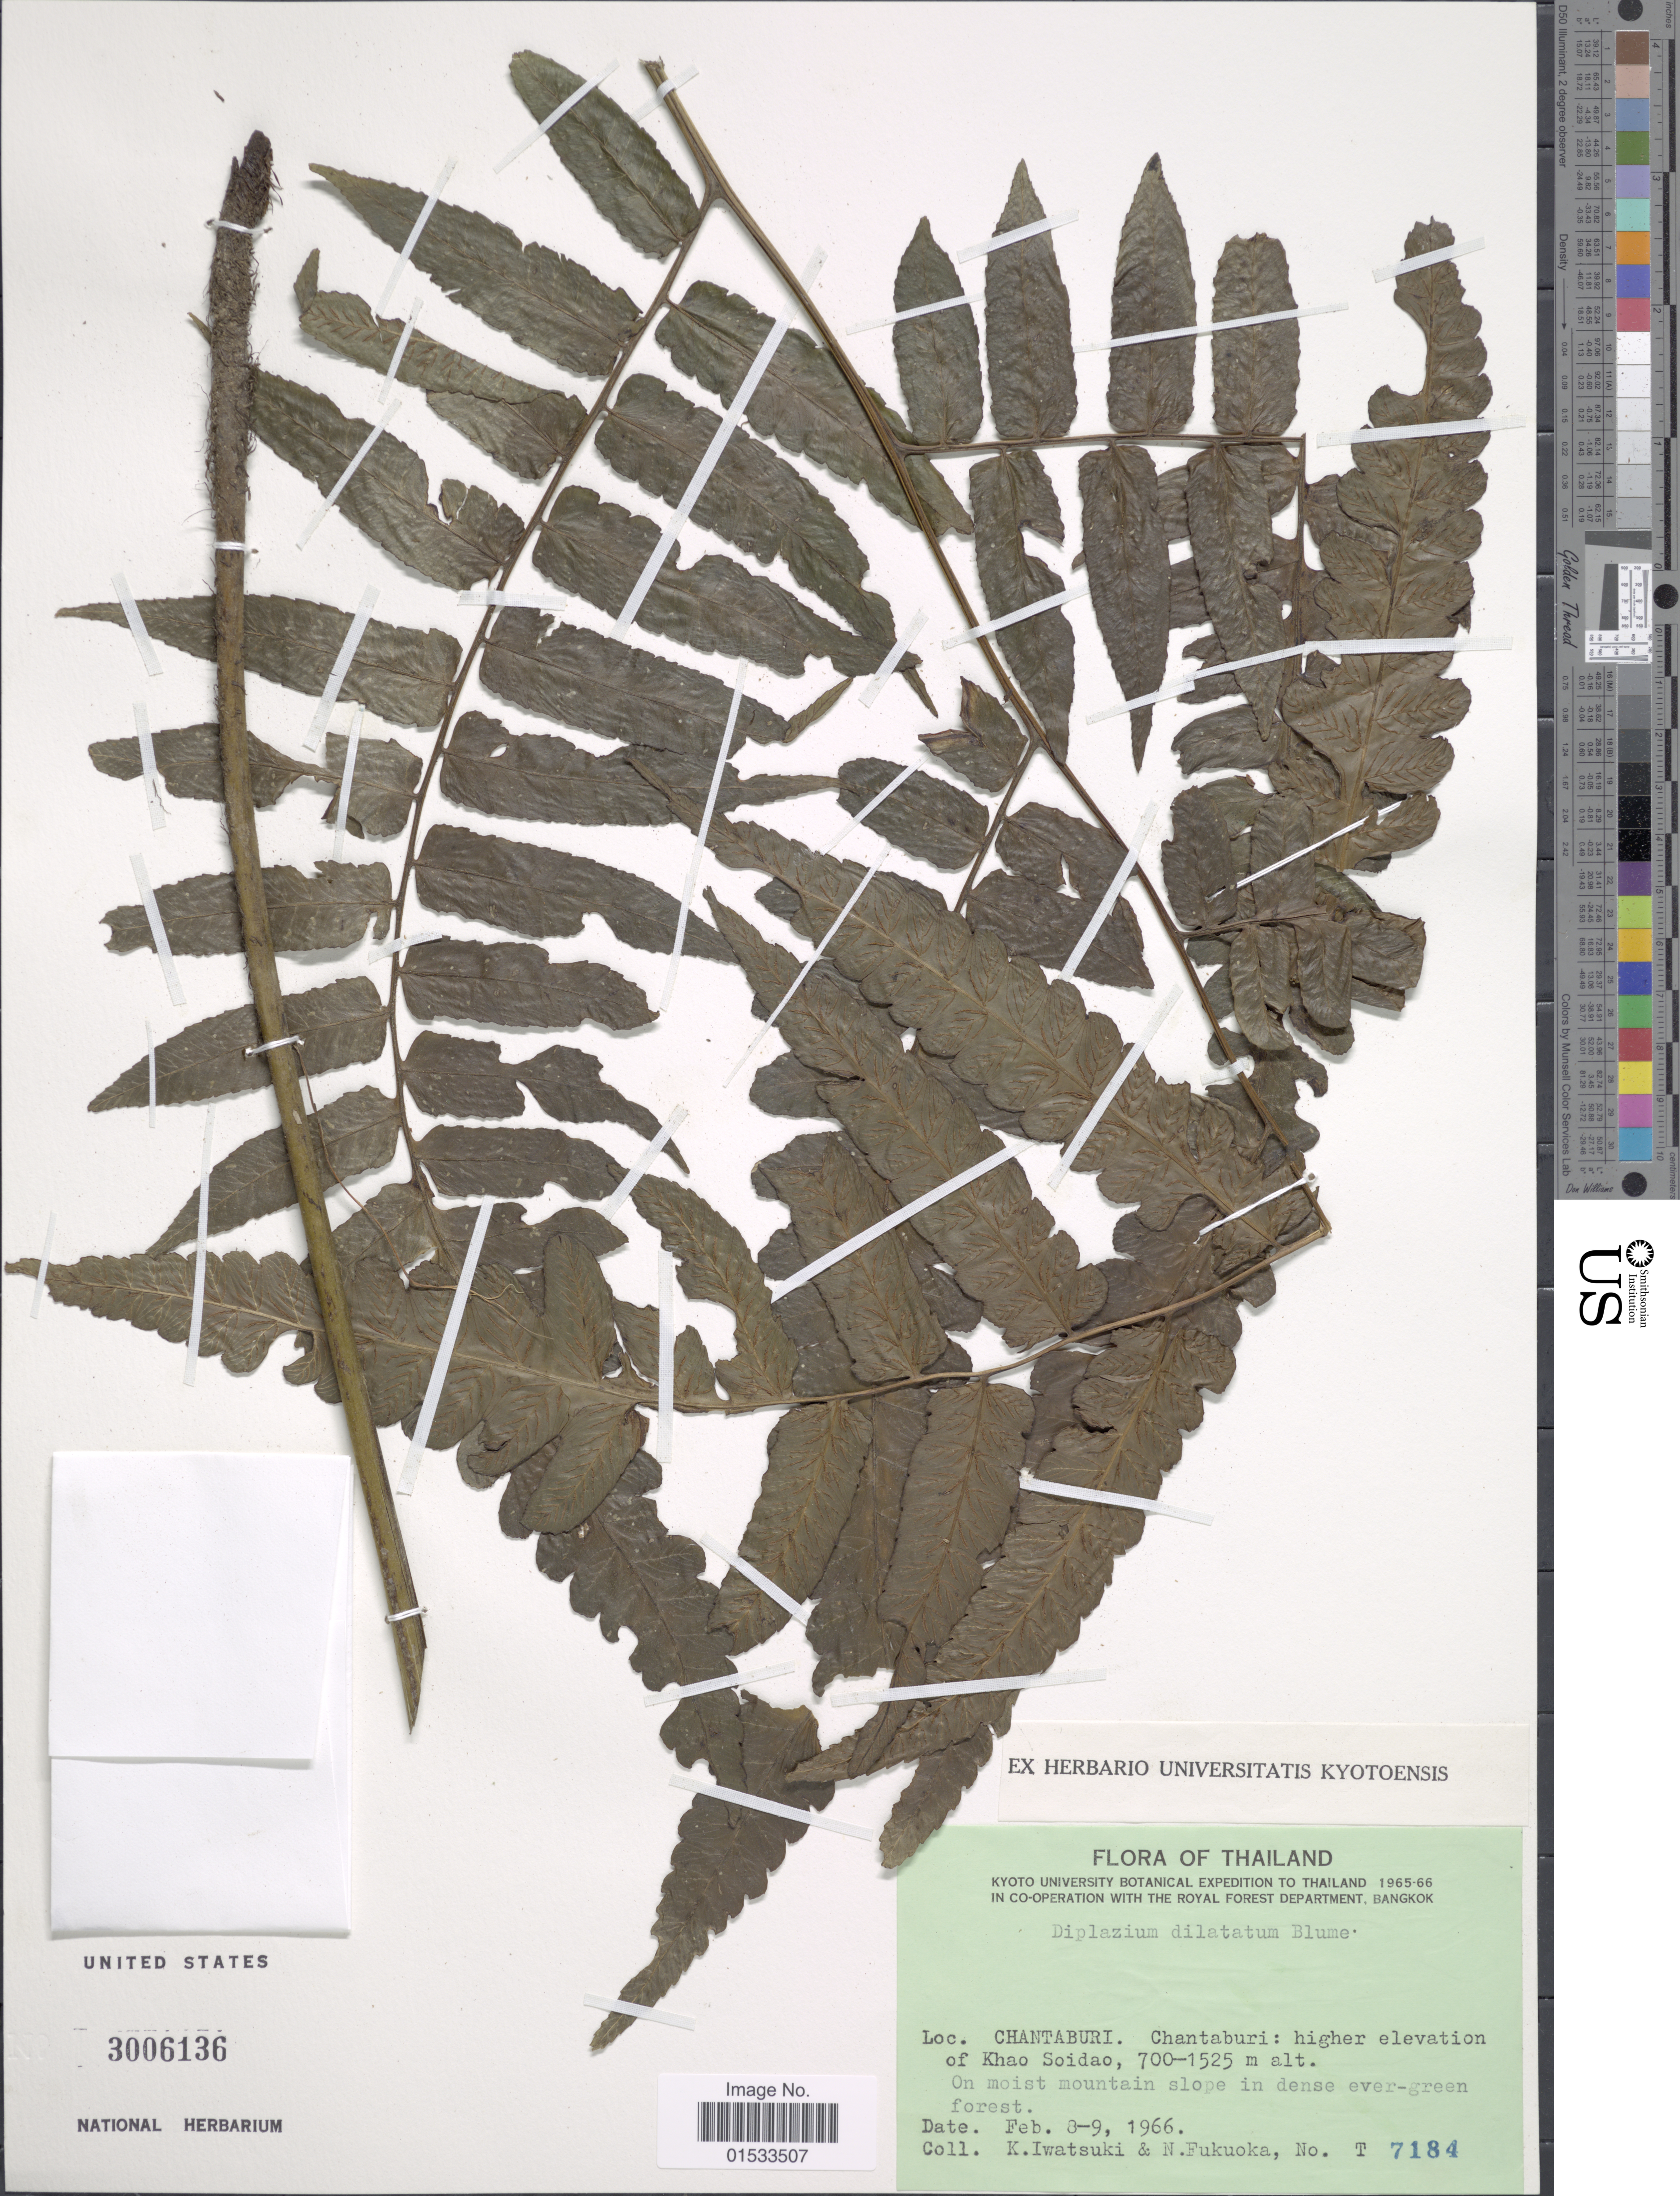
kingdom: Plantae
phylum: Tracheophyta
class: Polypodiopsida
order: Polypodiales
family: Athyriaceae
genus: Diplazium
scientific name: Diplazium dilatatum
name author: Blume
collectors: K. Iwatsuki & N. Fukuoka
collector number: T 7184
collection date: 1966-02-08/1966-02-09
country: Thailand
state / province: Chanthaburi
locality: Higher elevation of Khao Soidao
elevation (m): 700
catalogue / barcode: US 3006136